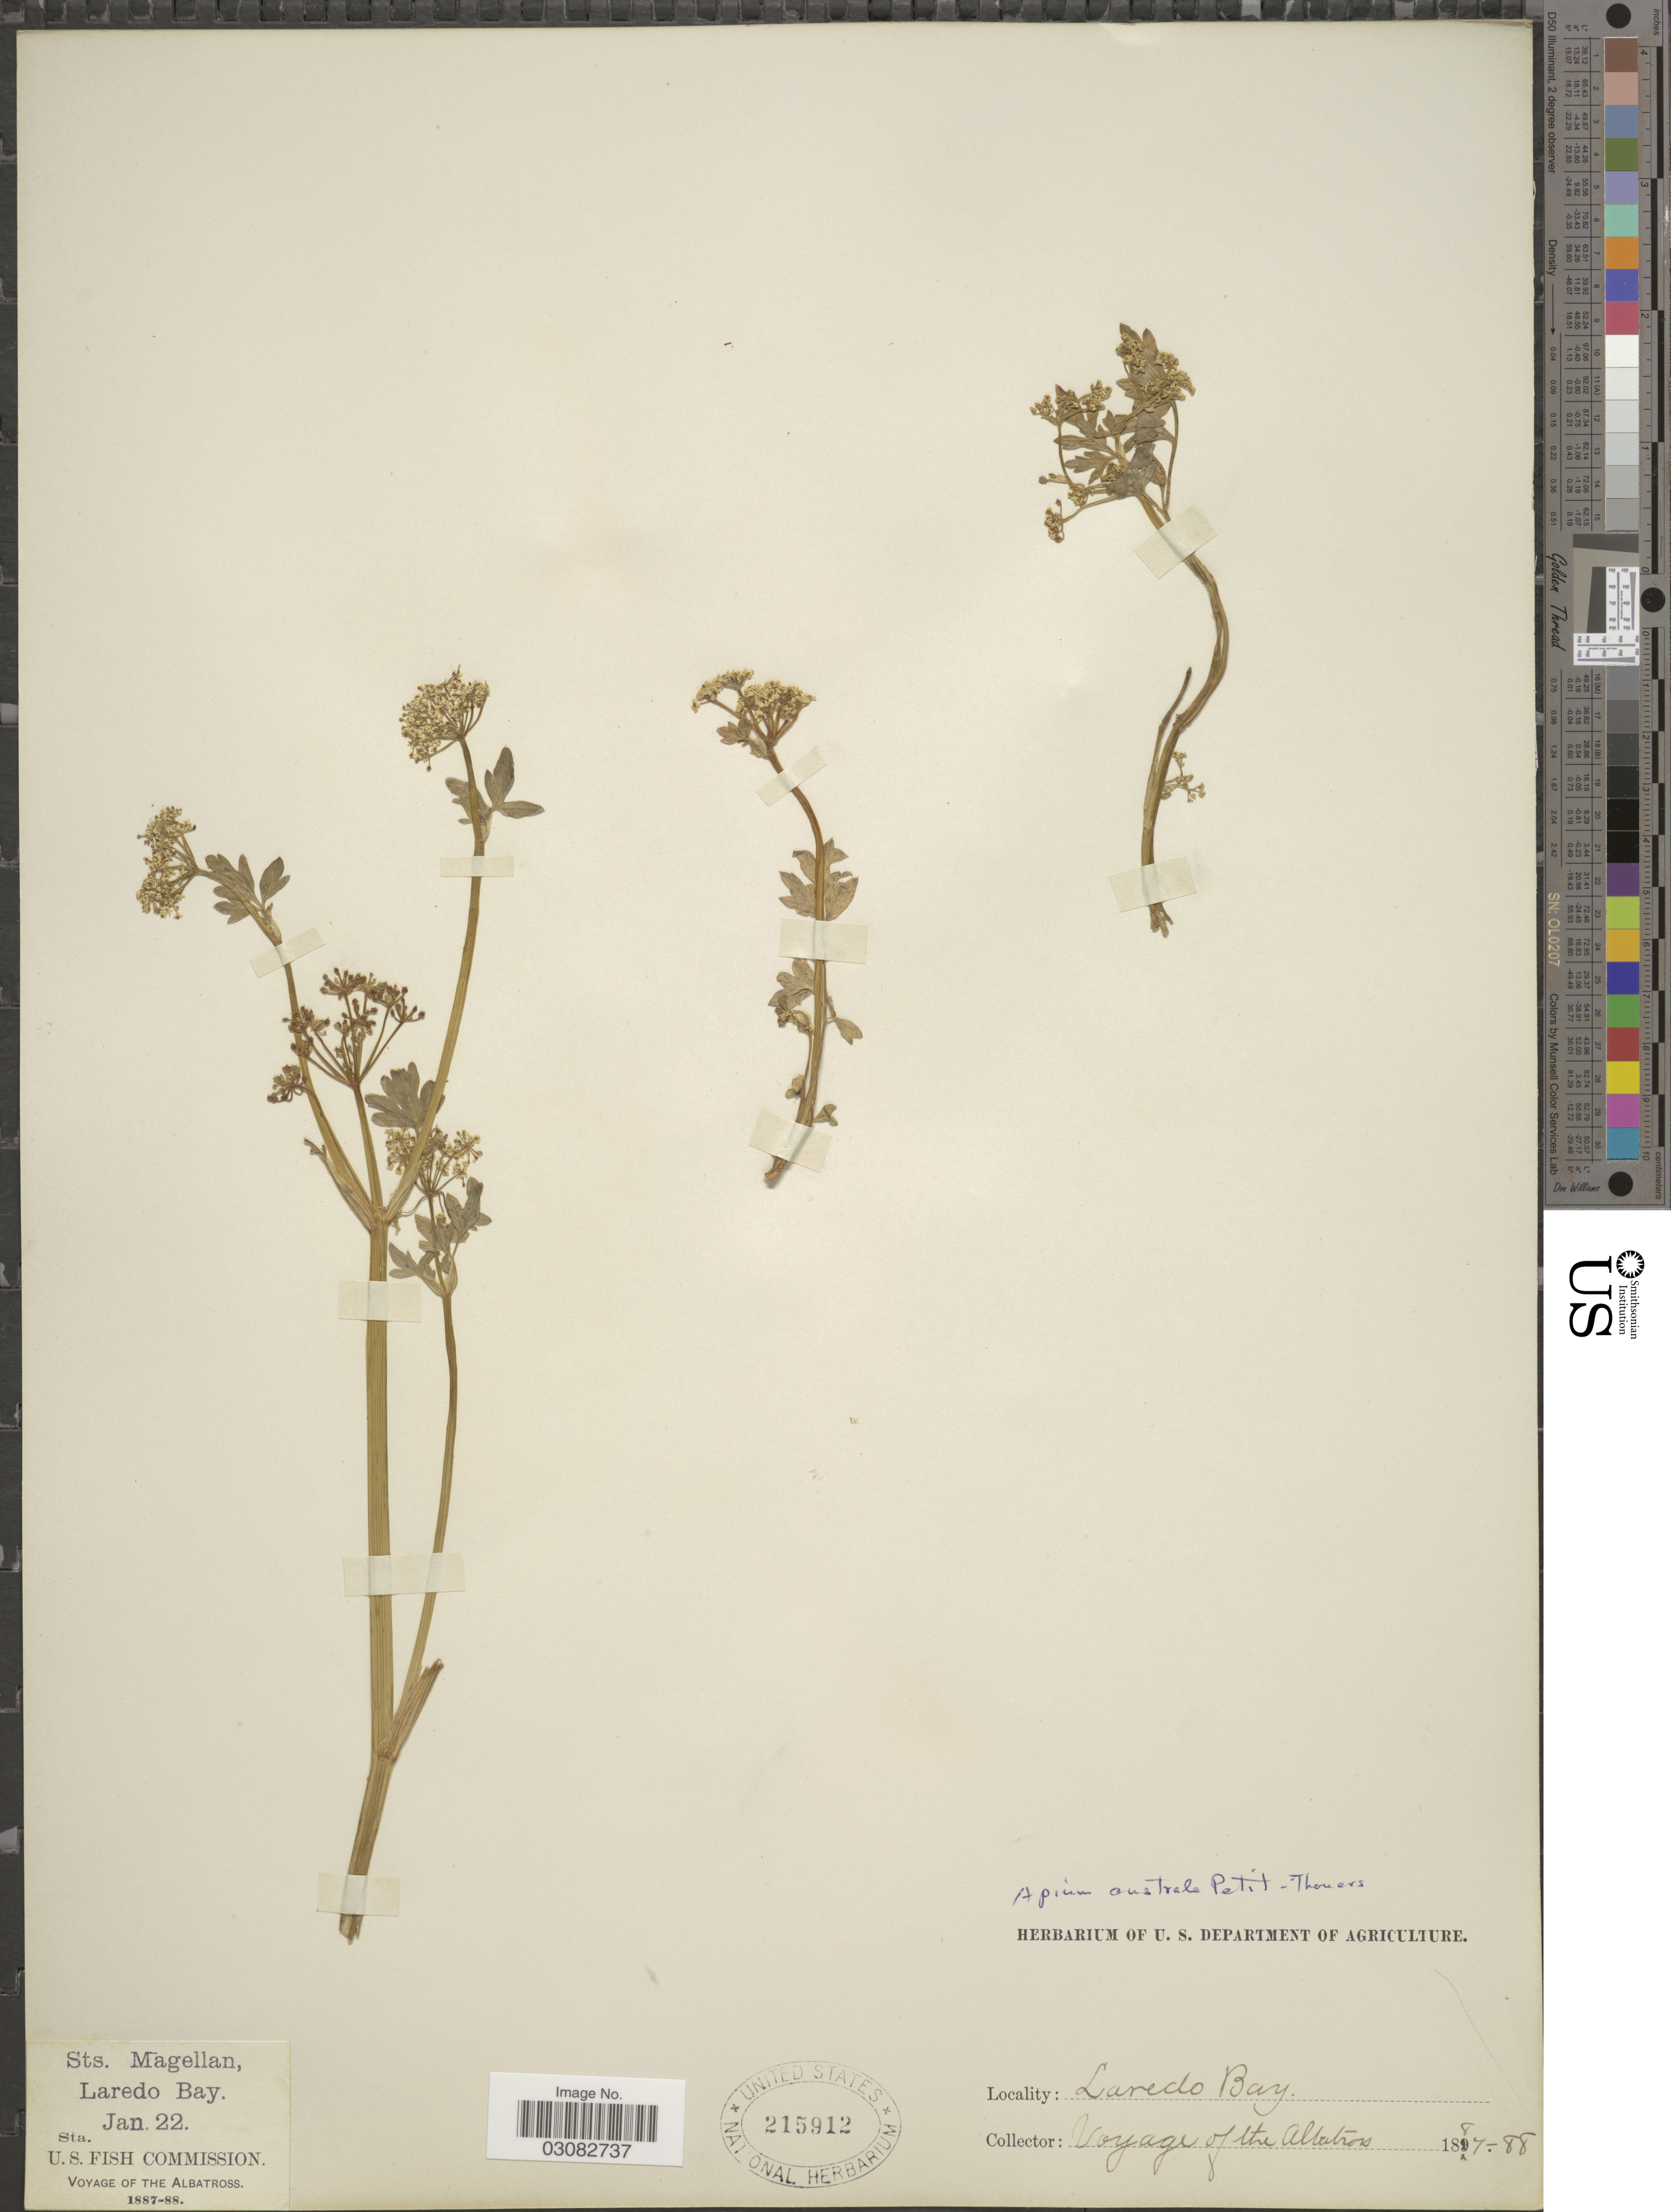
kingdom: Plantae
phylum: Tracheophyta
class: Magnoliopsida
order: Apiales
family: Apiaceae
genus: Apium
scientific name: Apium australe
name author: Thouars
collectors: "The Albatross"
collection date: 1887-01-22/1888-01-22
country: Chile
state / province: Magallanes y de la Antártica Chilena (XII)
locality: Sts. Magellan, Laredo Bay.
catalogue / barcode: US 215912